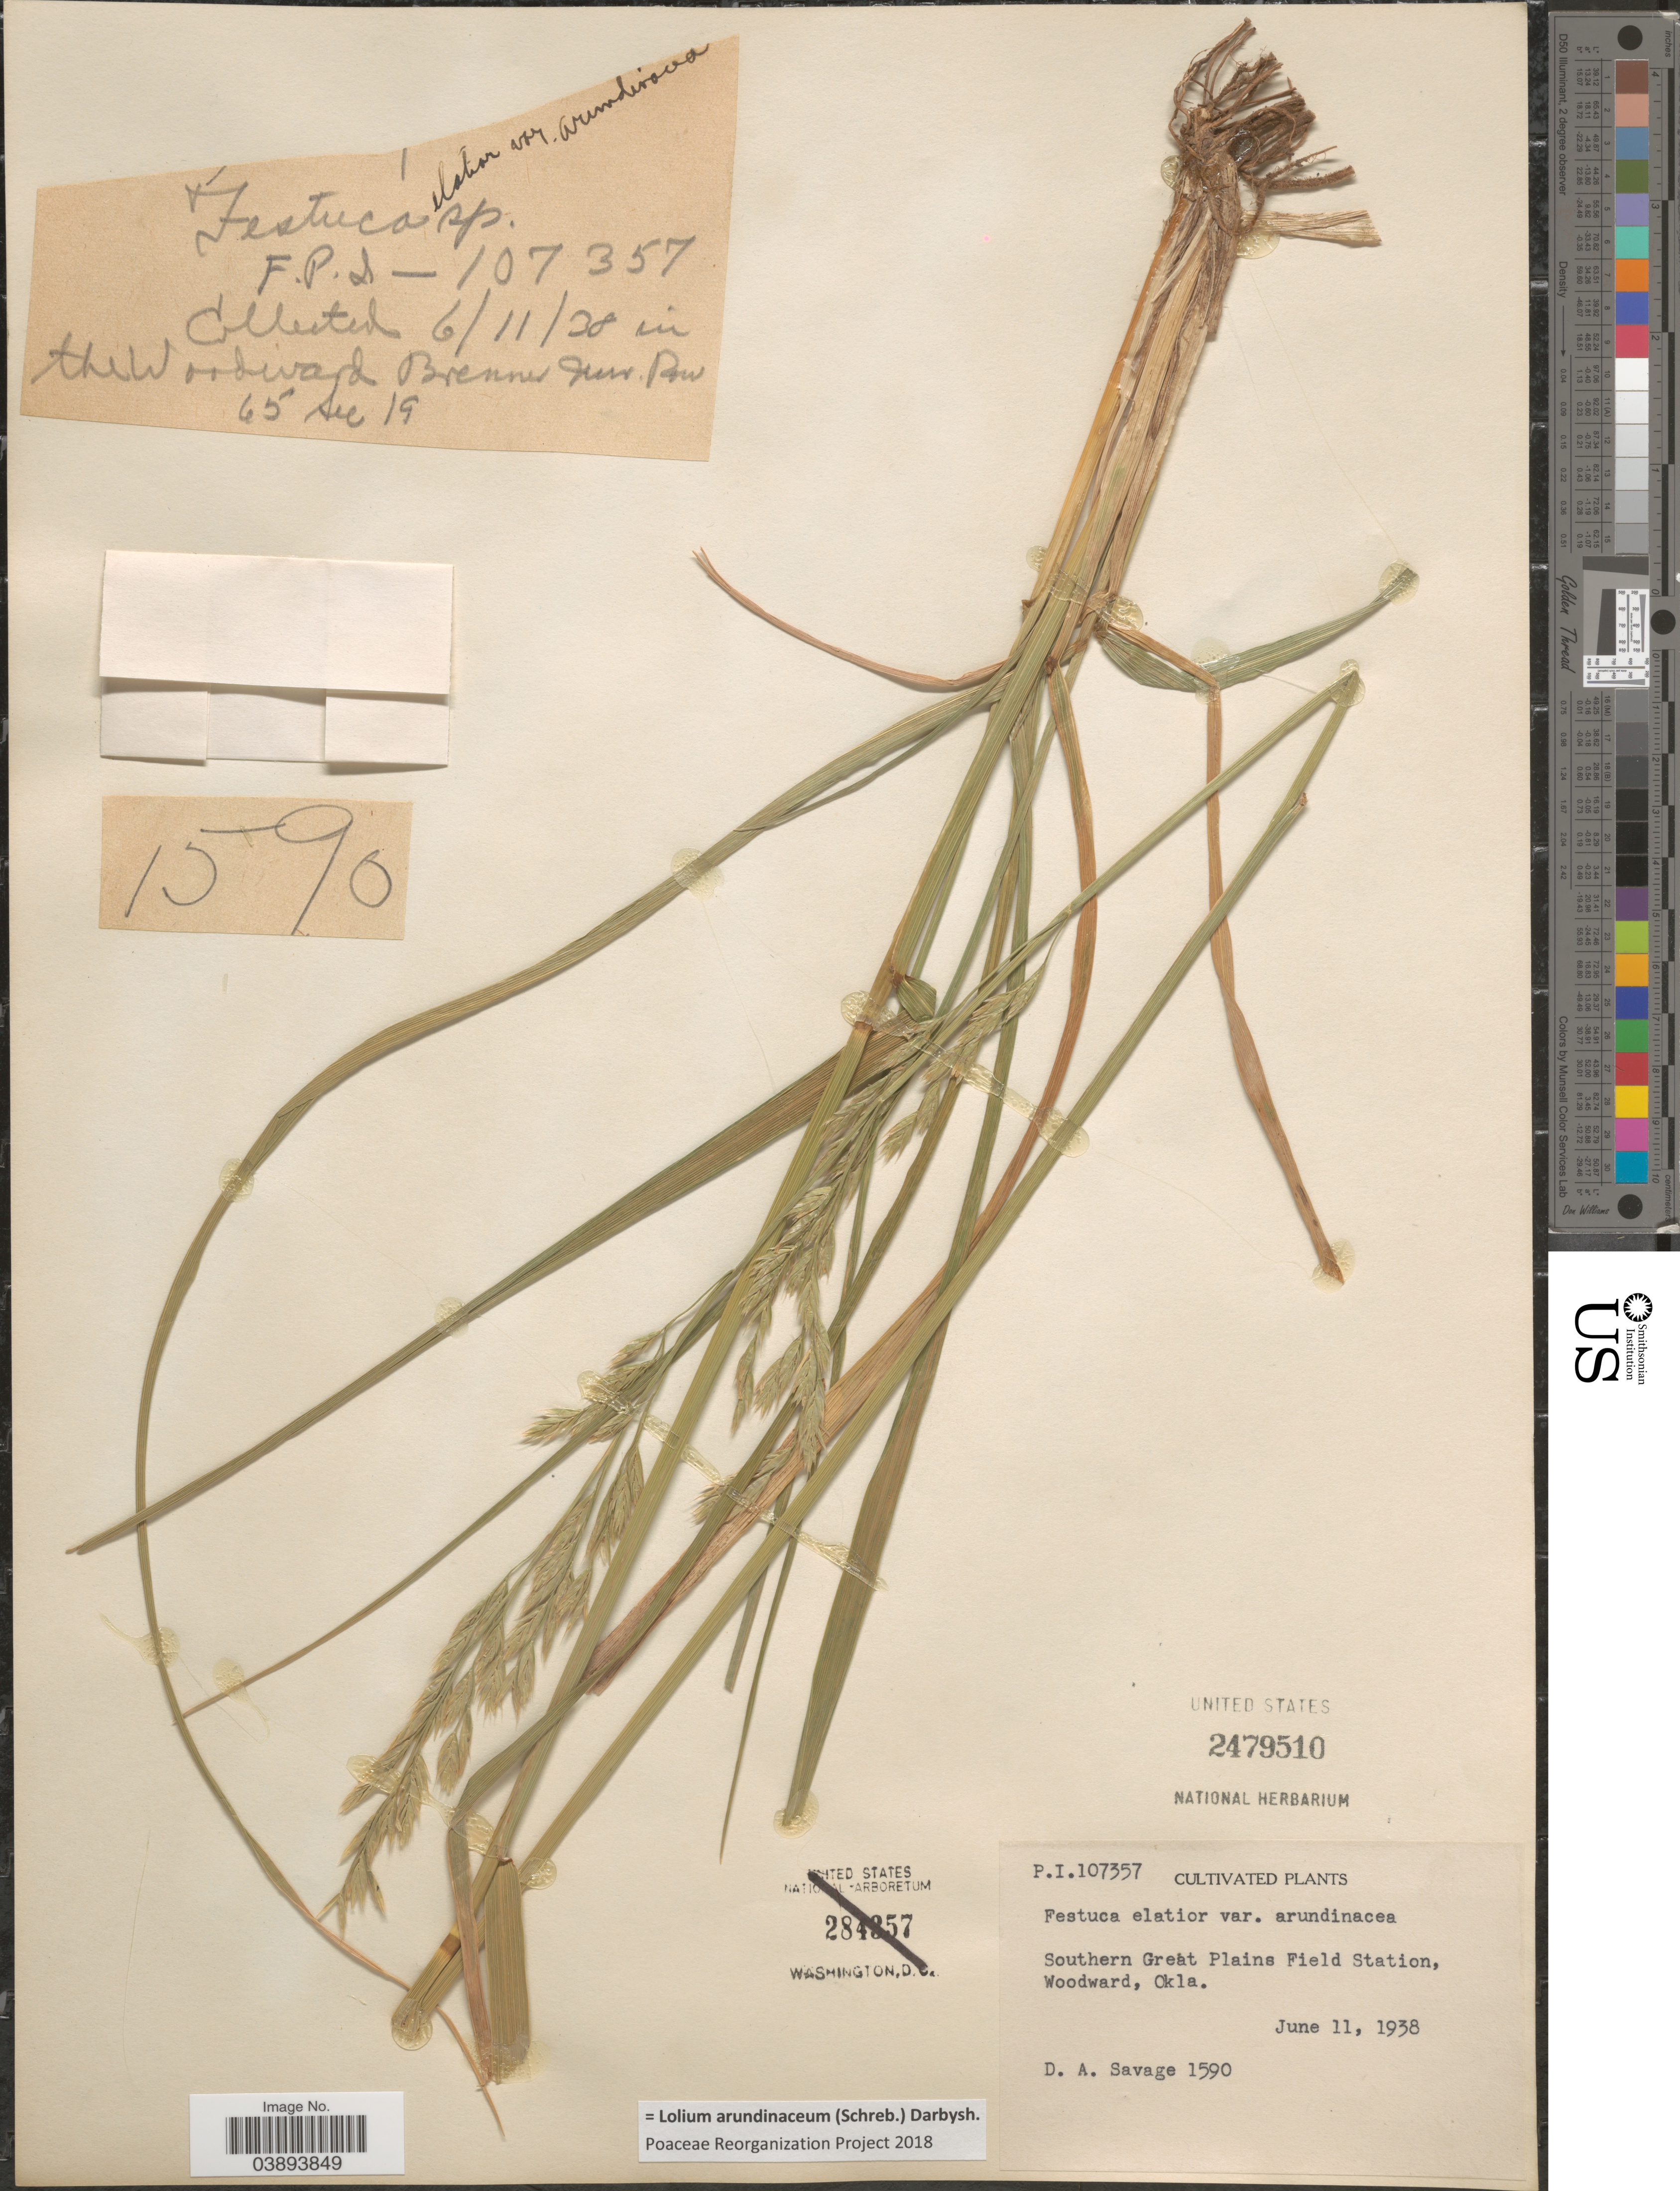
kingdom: Plantae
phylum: Tracheophyta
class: Liliopsida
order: Poales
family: Poaceae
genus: Lolium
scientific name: Lolium arundinaceum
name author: (Schreb.) Darbysh.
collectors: D. Savage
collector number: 1590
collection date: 1938-06-11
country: United States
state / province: Oklahoma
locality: Southern Great Plains Field Station, Woodward. Brenner Mts. Row 65 Sec 19.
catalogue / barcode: US 2479510